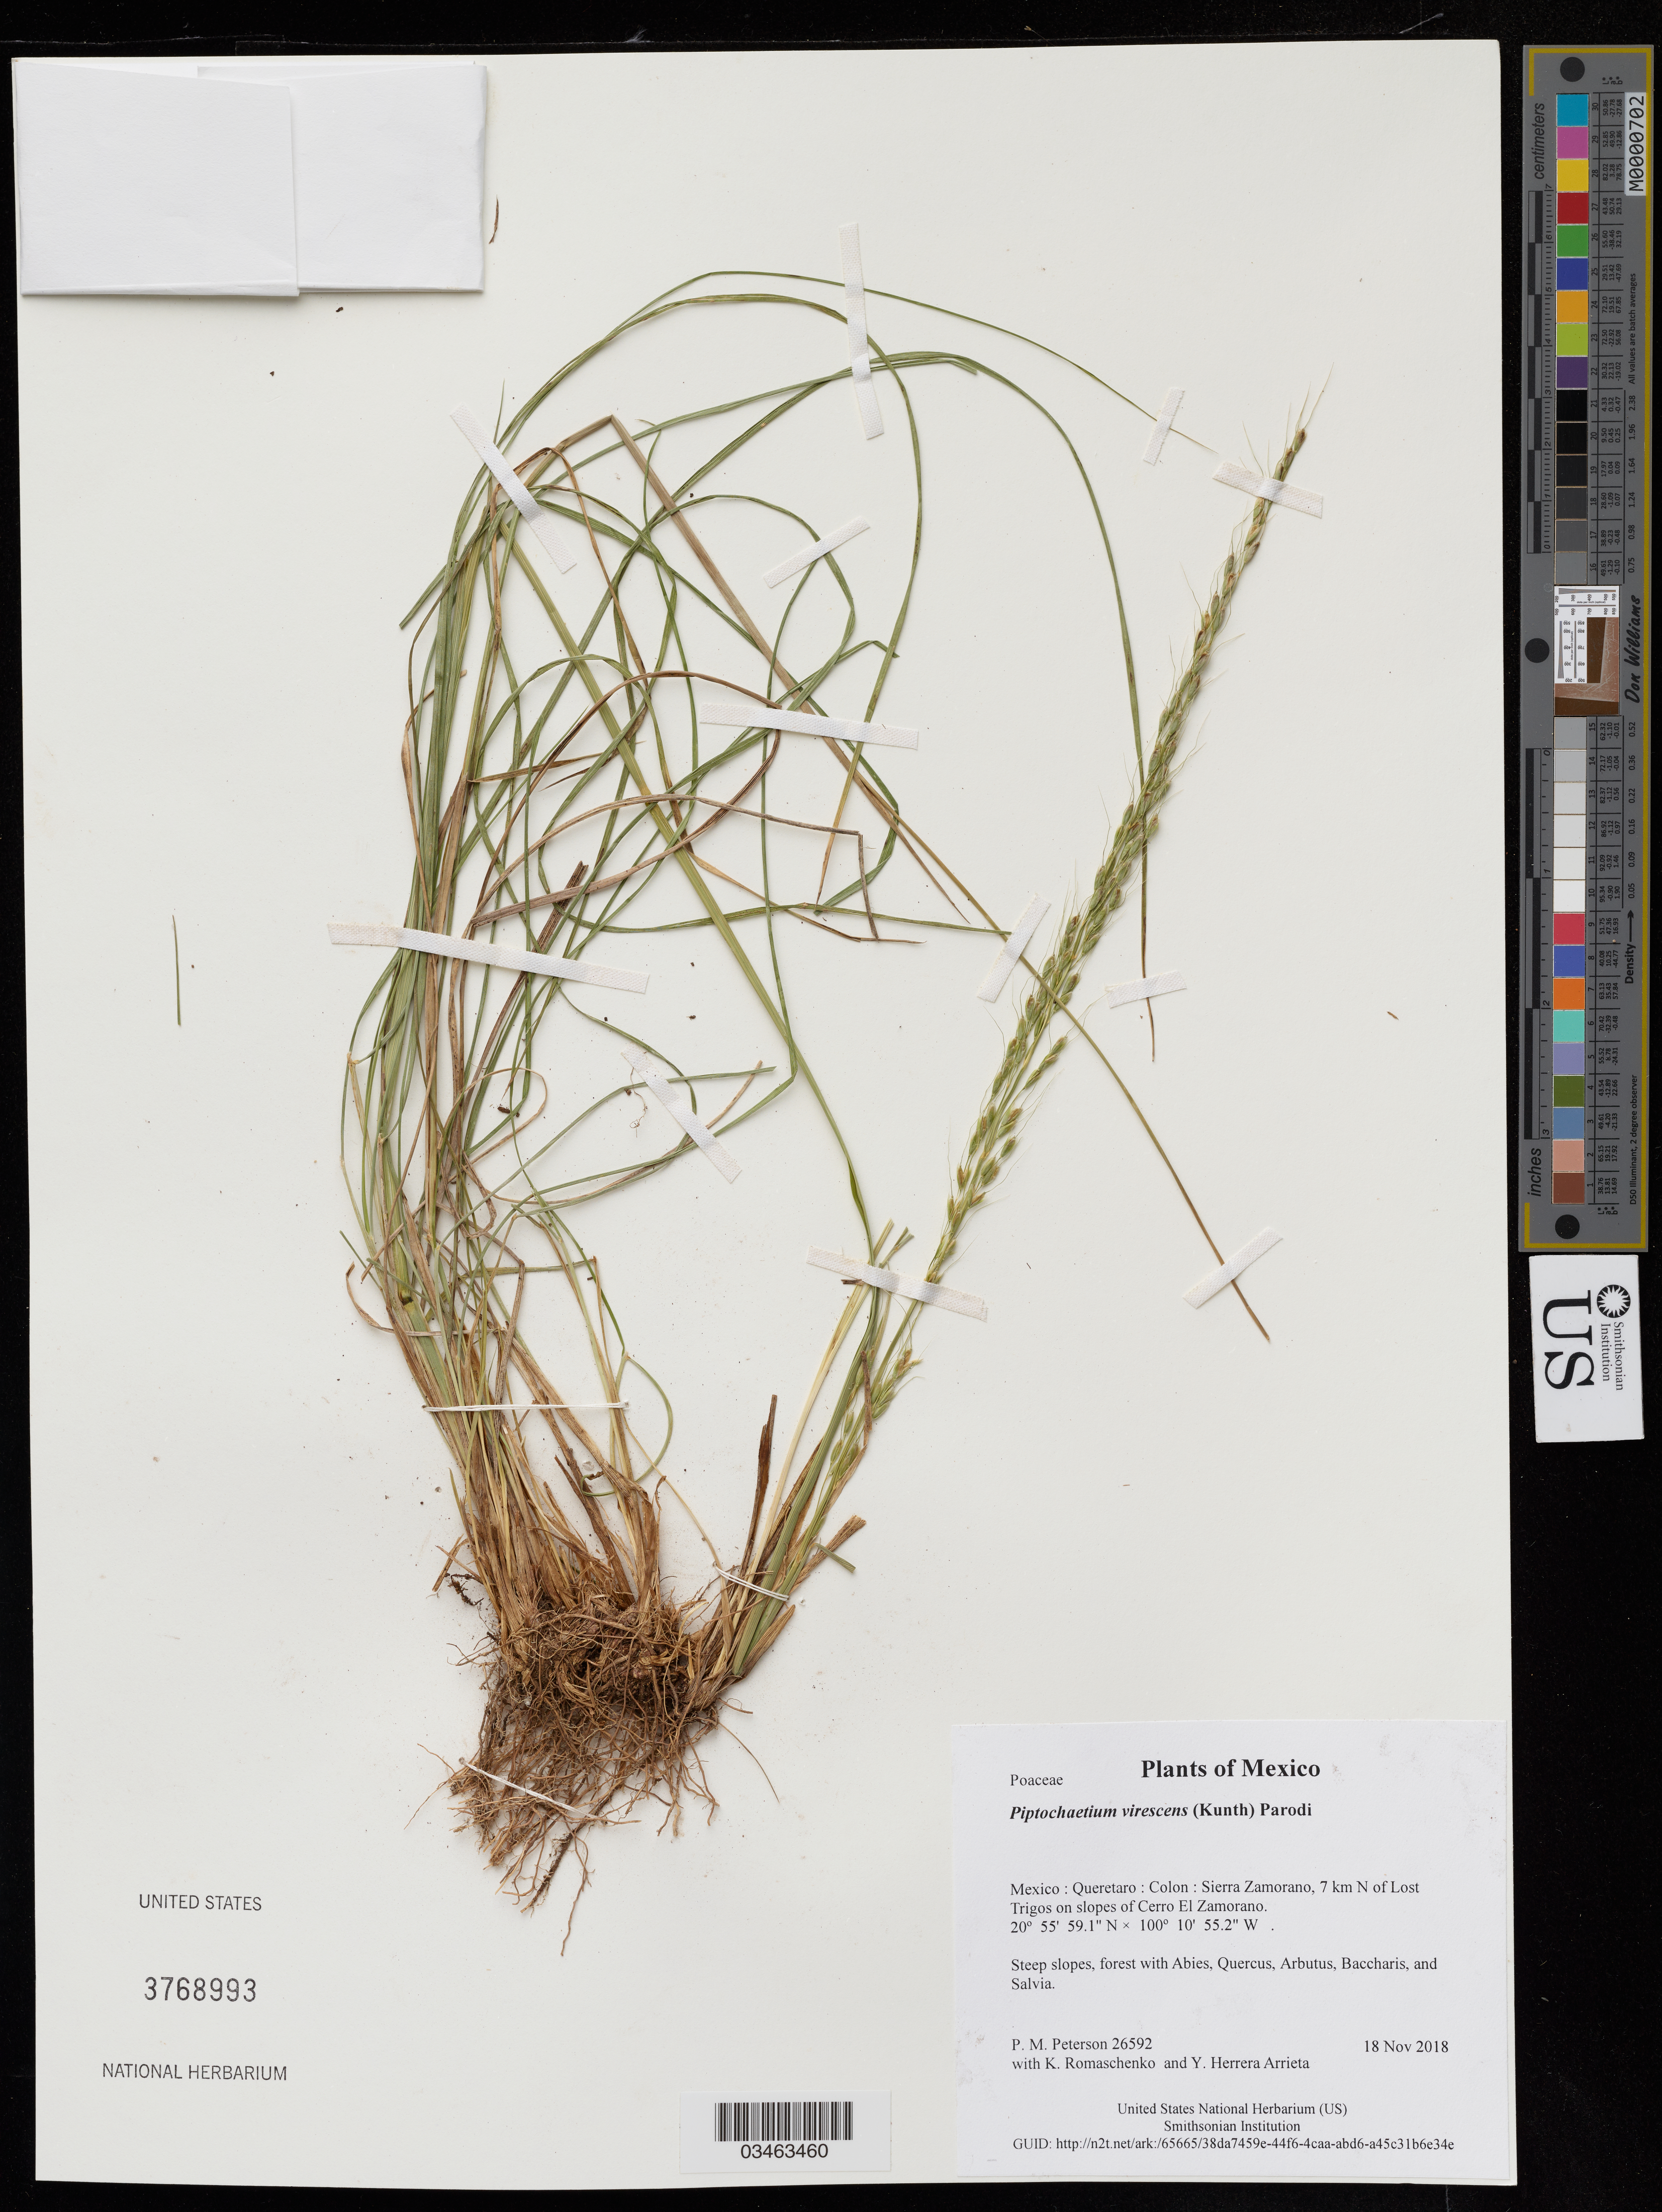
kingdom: Plantae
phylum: Tracheophyta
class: Liliopsida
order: Poales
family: Poaceae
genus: Piptochaetium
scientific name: Piptochaetium virescens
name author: (Kunth) Parodi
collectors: P. M. Peterson, K. Romaschenko & Y. Herrera Arrieta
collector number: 26592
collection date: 2018-11-18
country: Mexico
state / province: Queretaro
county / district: Colon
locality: Sierra Zamorano, 7 km N of Lost Trigos on slopes of Cerro El Zamorano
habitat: Steep slopes, forest with Abies, Quercus, Arbutus, Baccharis, and Salvia.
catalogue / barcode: US 3768993